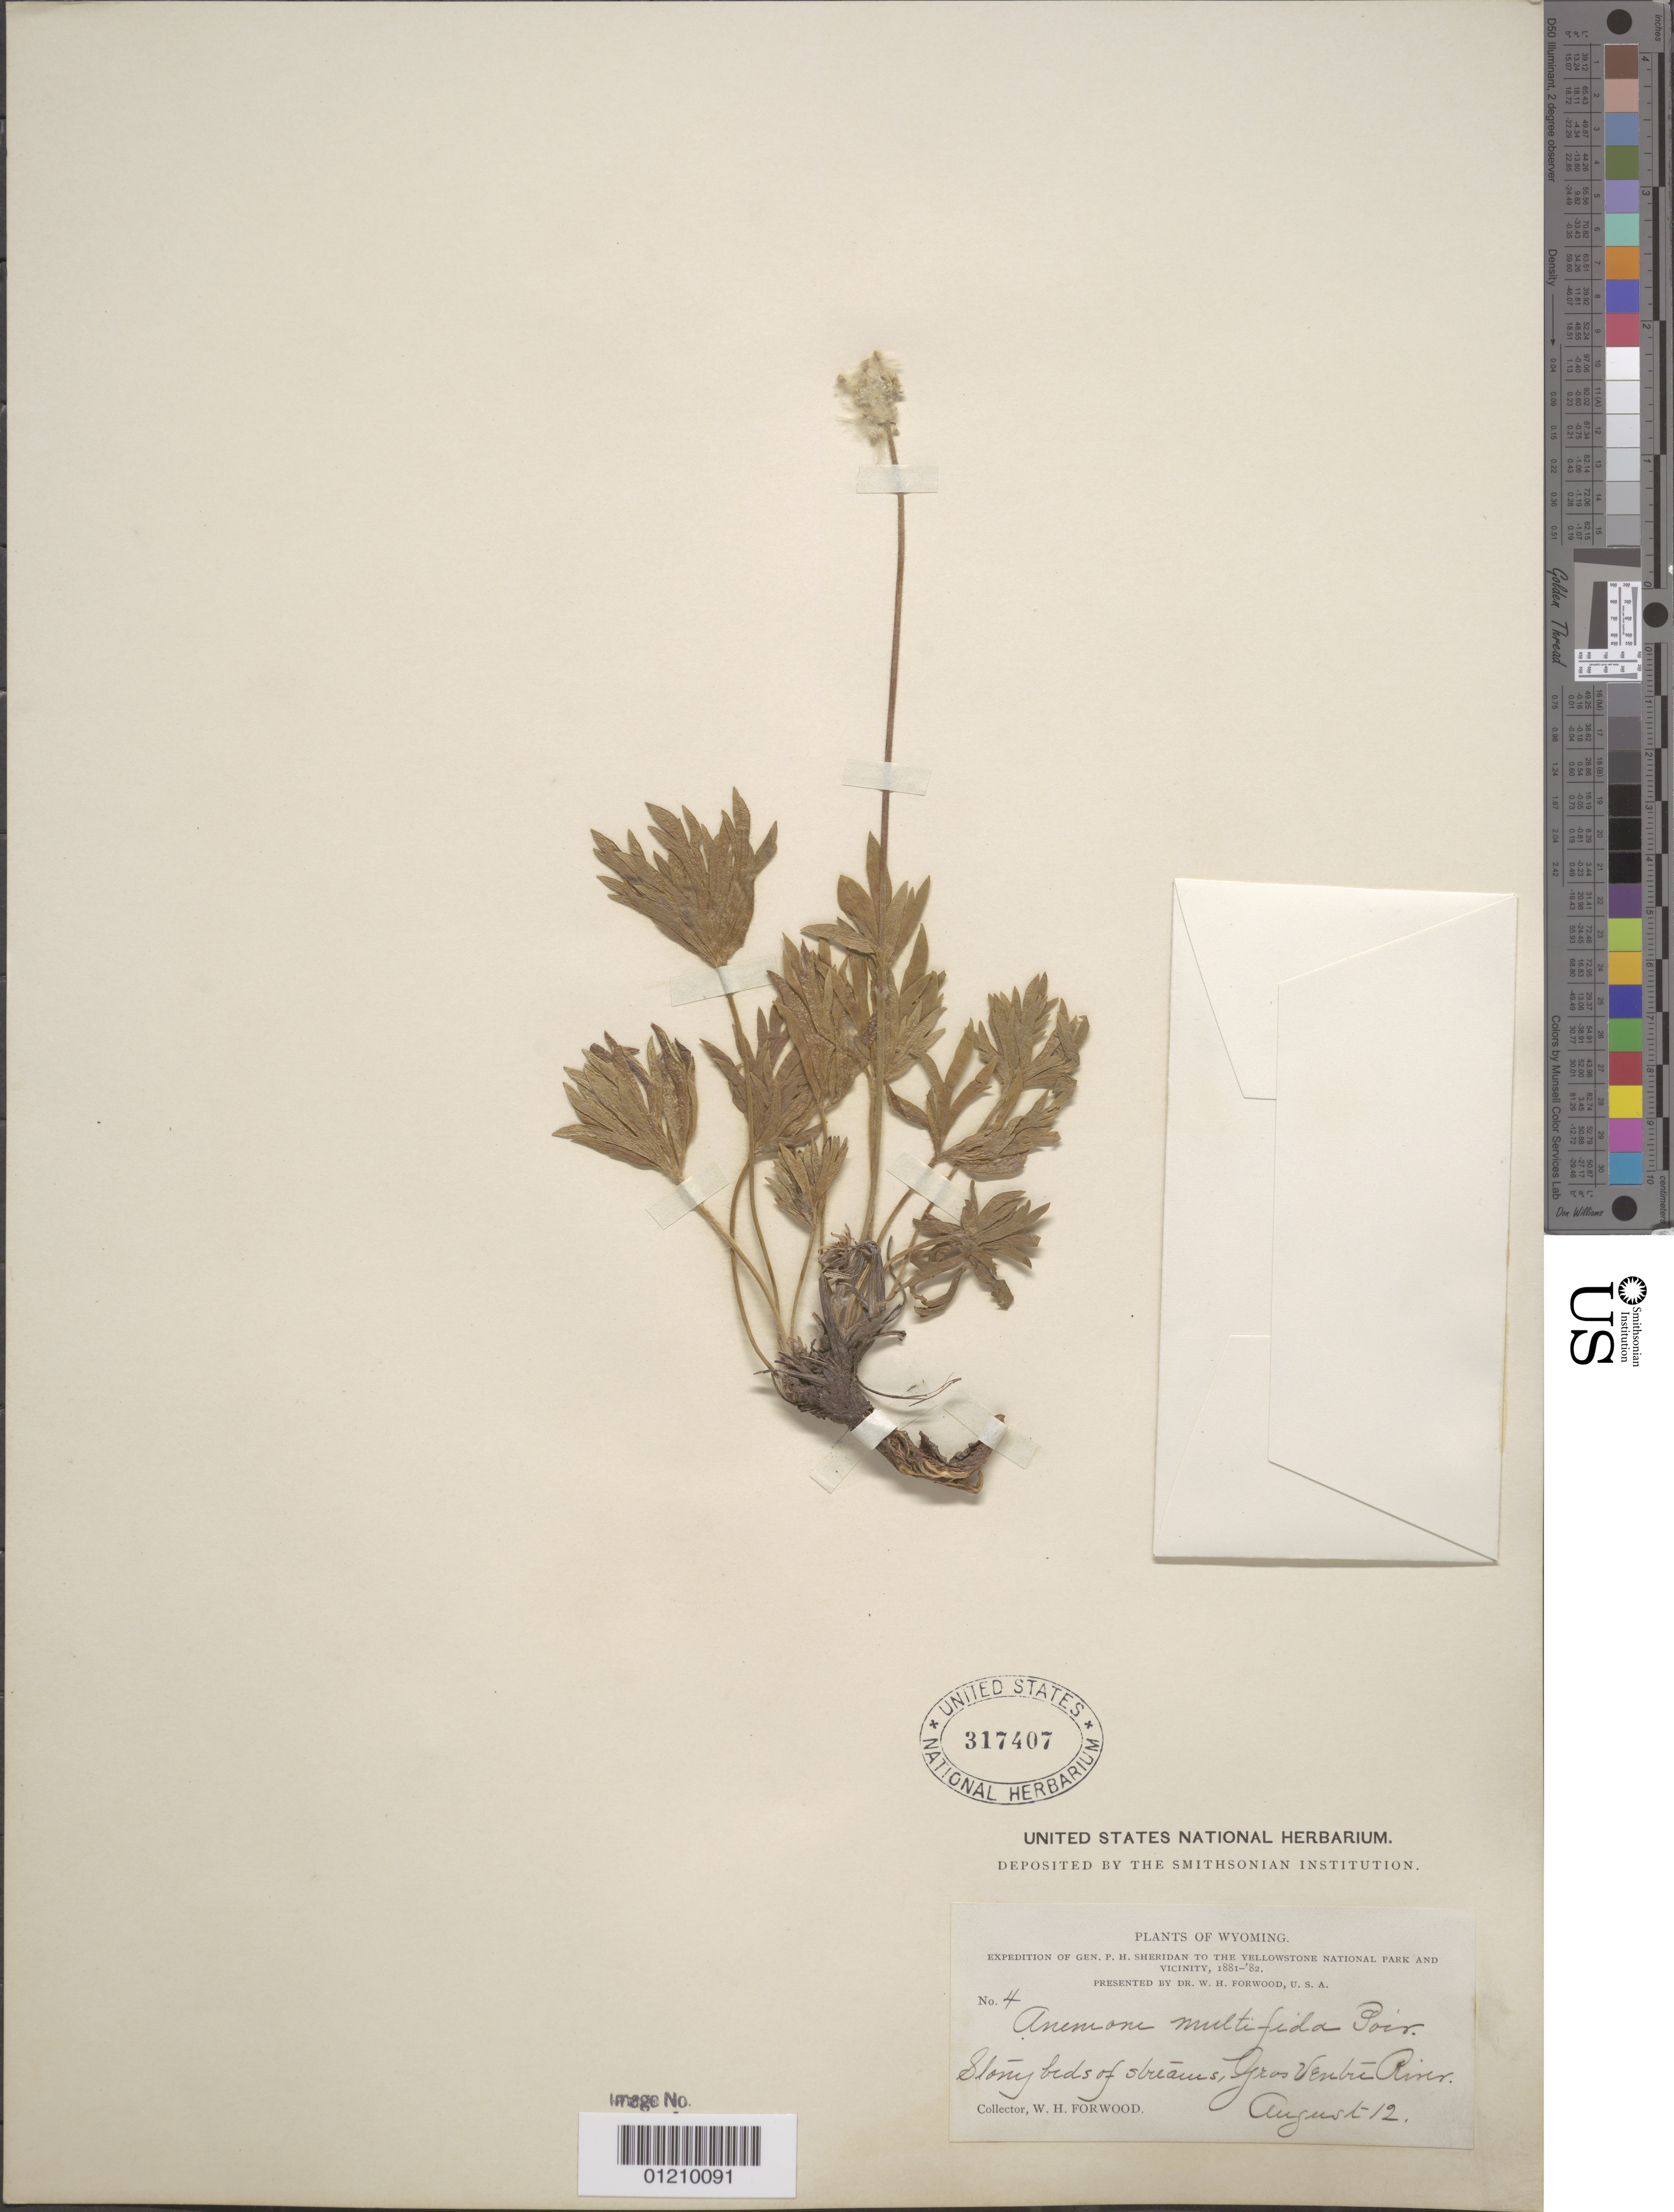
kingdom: Plantae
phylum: Tracheophyta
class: Magnoliopsida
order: Ranunculales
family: Ranunculaceae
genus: Anemone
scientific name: Anemone multifida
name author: Poir.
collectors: W. Forwood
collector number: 4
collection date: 1881-08-12 or 1882-08-12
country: United States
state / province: Wyoming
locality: Gros Ventre River.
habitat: Stony beds of streams.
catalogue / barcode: US 317407